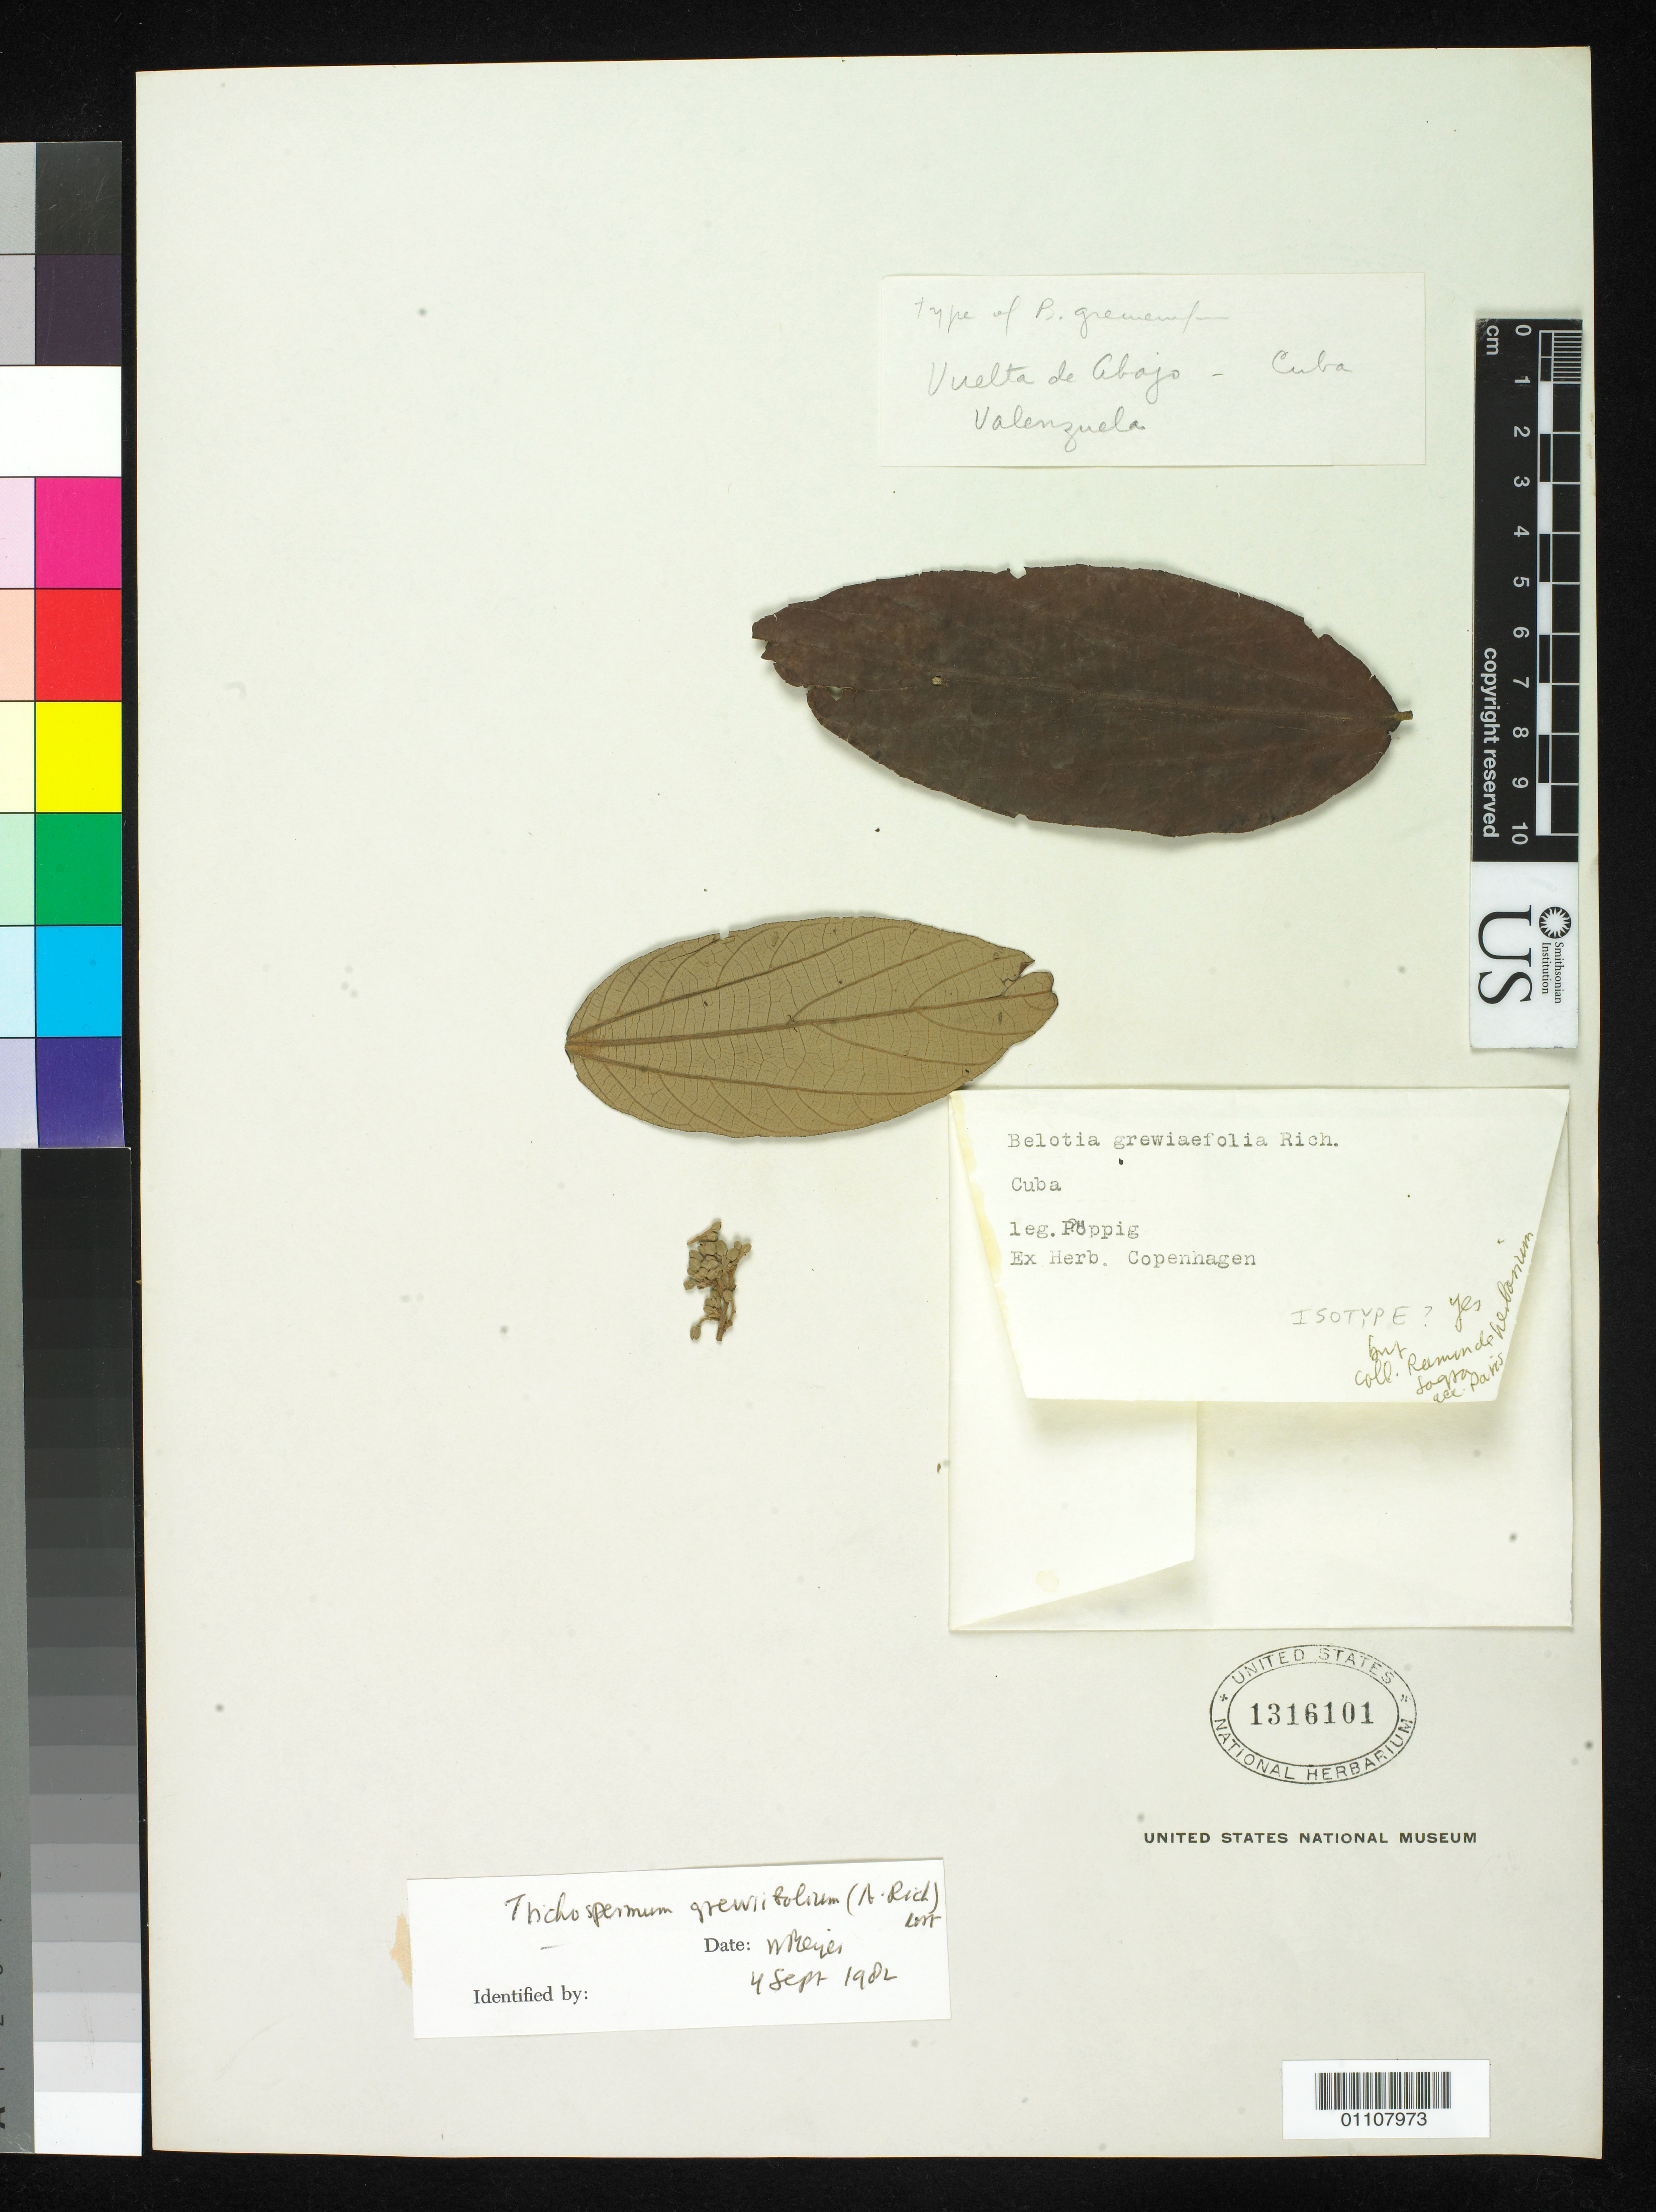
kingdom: Plantae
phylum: Tracheophyta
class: Magnoliopsida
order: Malvales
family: Malvaceae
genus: Belotia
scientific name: Belotia grewiifolia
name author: A. Rich.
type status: Possible Type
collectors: E. F. Poeppig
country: Cuba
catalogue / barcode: US 1316101